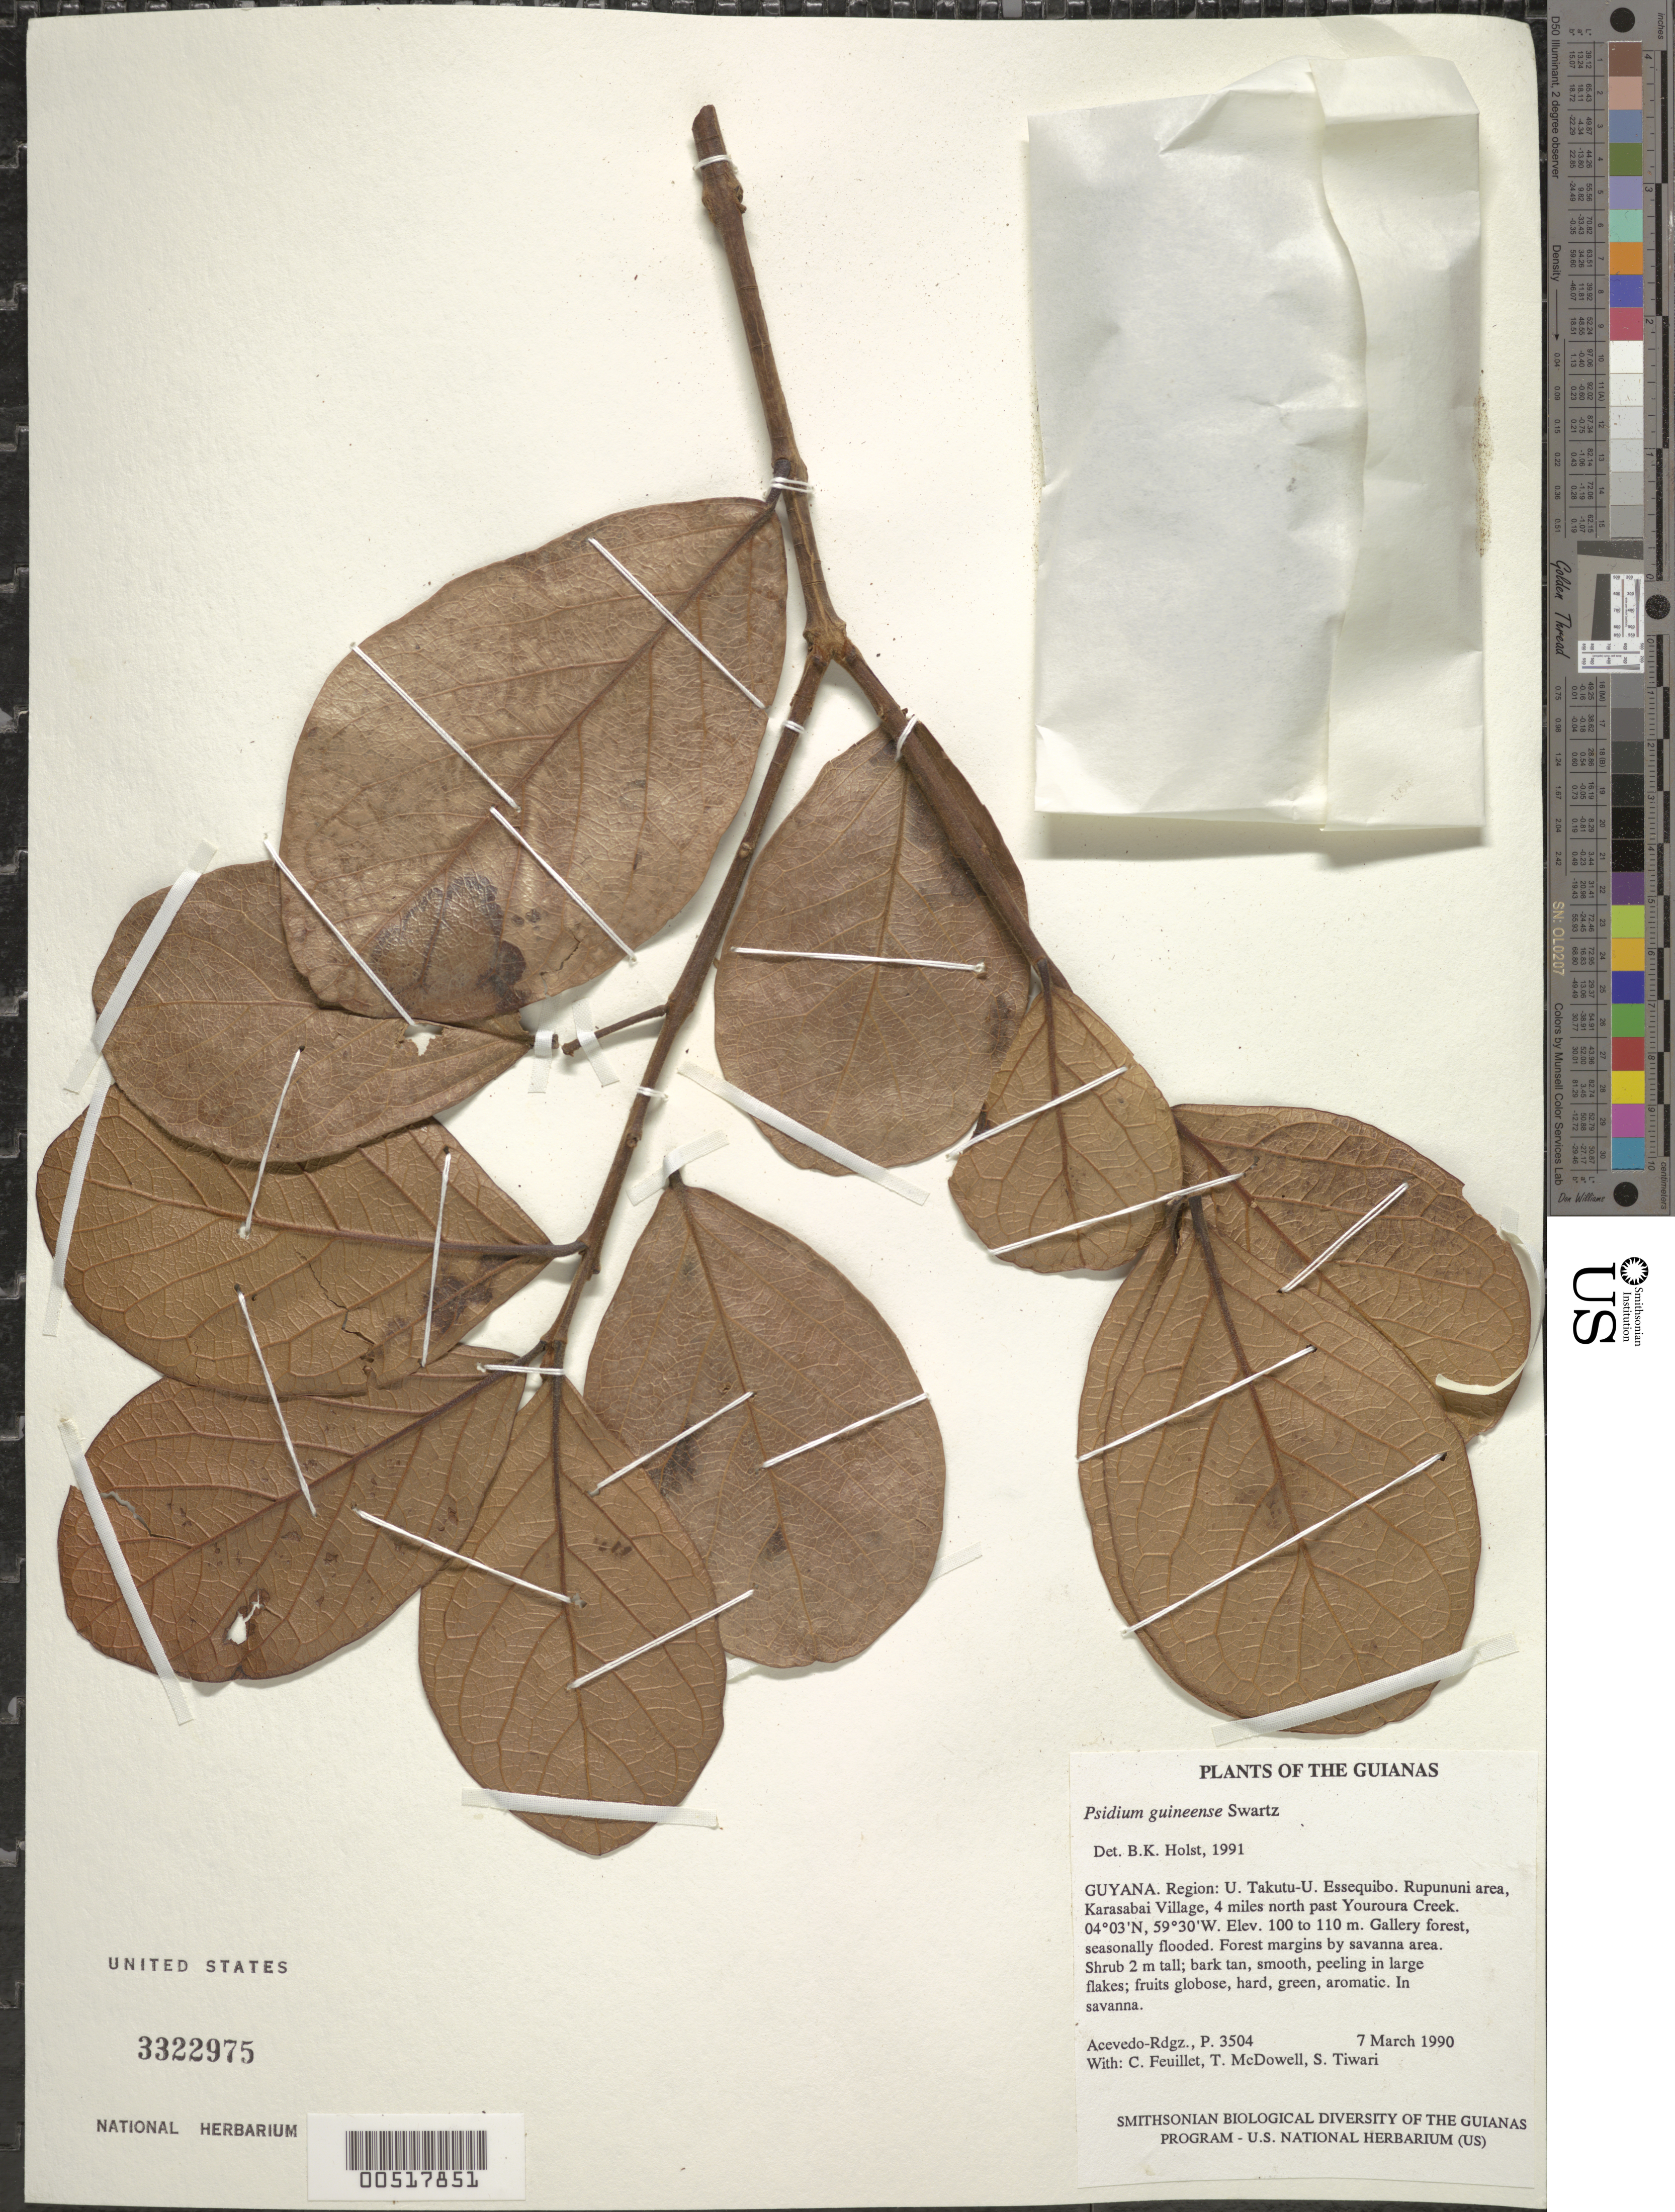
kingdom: Plantae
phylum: Tracheophyta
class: Magnoliopsida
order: Myrtales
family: Myrtaceae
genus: Psidium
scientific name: Psidium guineense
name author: Sw.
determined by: Holst, Bruce K.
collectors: P. Acevedo-Rodr., C. Feuillet, T. McDowell & S. Tiwari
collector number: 3504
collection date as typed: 07 Mar 1990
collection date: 1990-03-07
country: Guyana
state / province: U. Takutu-U. Essequibo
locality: Rupununi area, Karasabai Village, 4 miles north past Youroura Creek.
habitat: Gallery forest, seasonally flooded. Forest margins by savanna area.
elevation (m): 100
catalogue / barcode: US 3322975